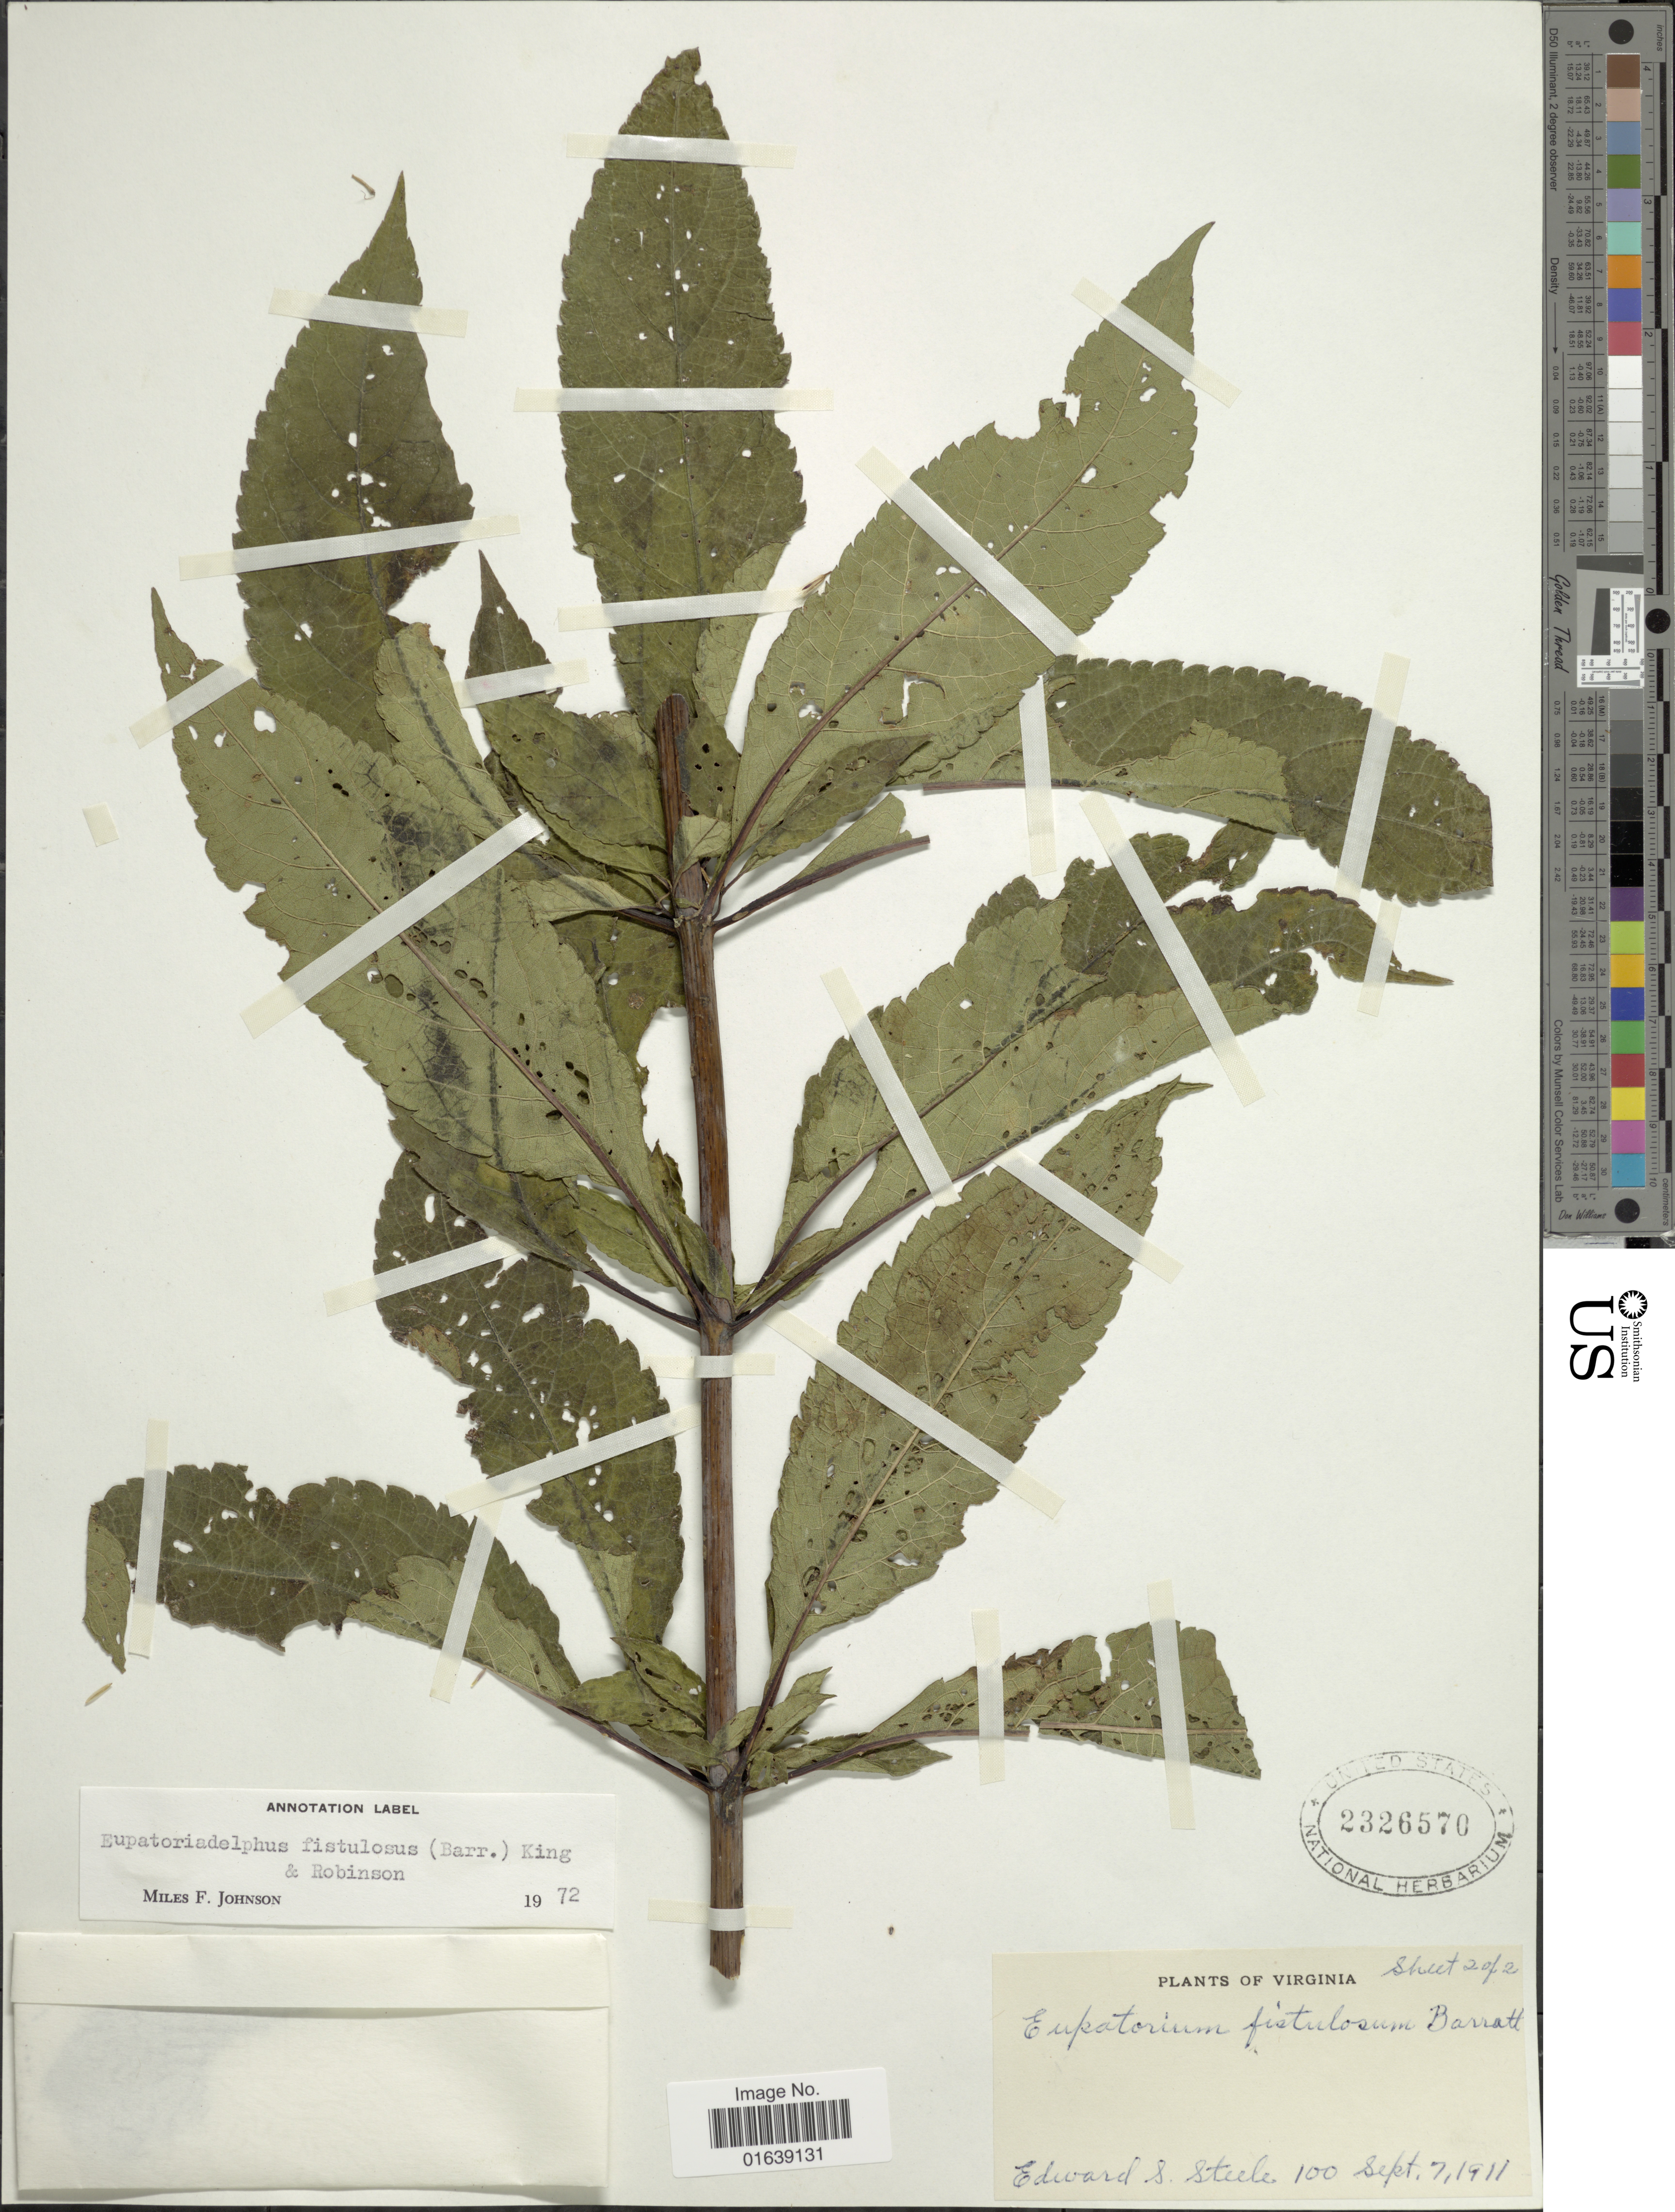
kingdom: Plantae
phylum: Tracheophyta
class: Magnoliopsida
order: Asterales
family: Asteraceae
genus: Eupatorium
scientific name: Eupatorium fistulosum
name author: Barratt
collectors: E. Steele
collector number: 100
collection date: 1911-09-07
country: United States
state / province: Virginia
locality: Virginia.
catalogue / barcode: US 2326570